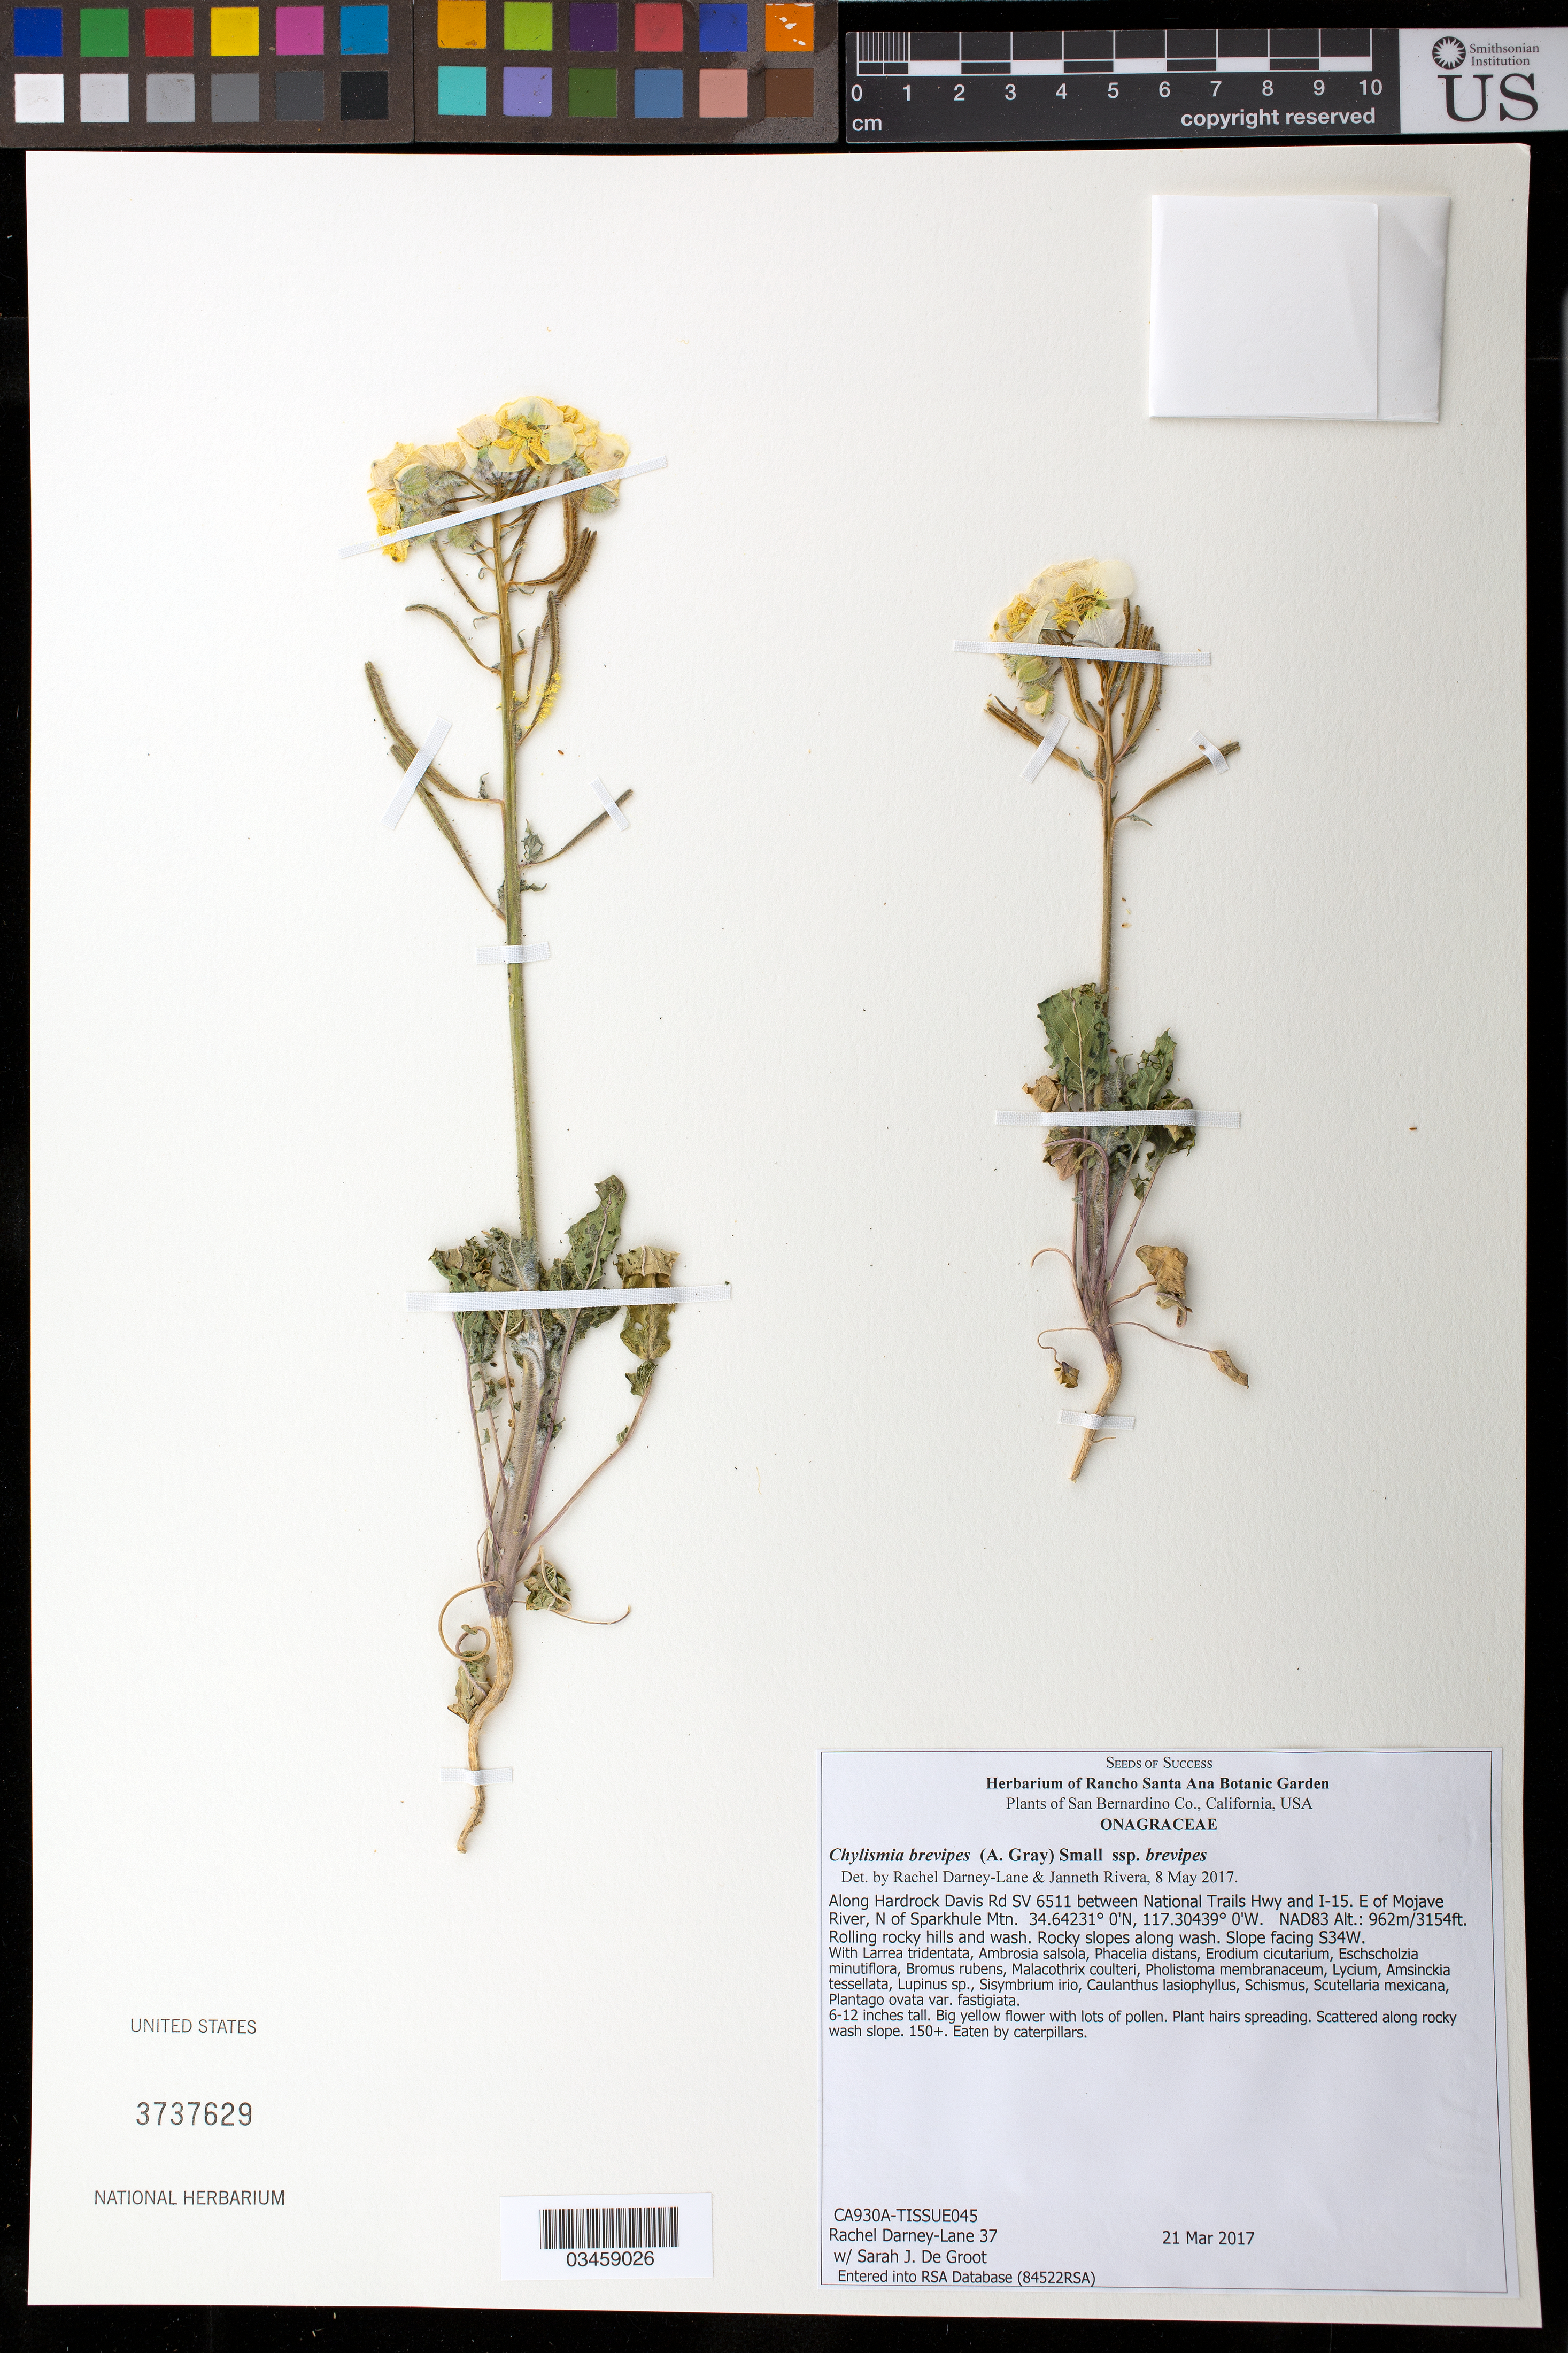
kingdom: Plantae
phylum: Tracheophyta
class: Magnoliopsida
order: Myrtales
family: Onagraceae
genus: Chylismia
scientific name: Chylismia brevipes subsp. brevipes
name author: (A. Gray) Small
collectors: R. Darney-Lane & S. De Groot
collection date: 2017-03-21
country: United States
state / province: California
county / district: San Bernardino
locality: Along Hardrock Davis Rd SV 6511 between National Trails and I-15. E of Mojave River, N of Sparkhule Mtn.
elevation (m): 961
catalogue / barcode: US 3737629